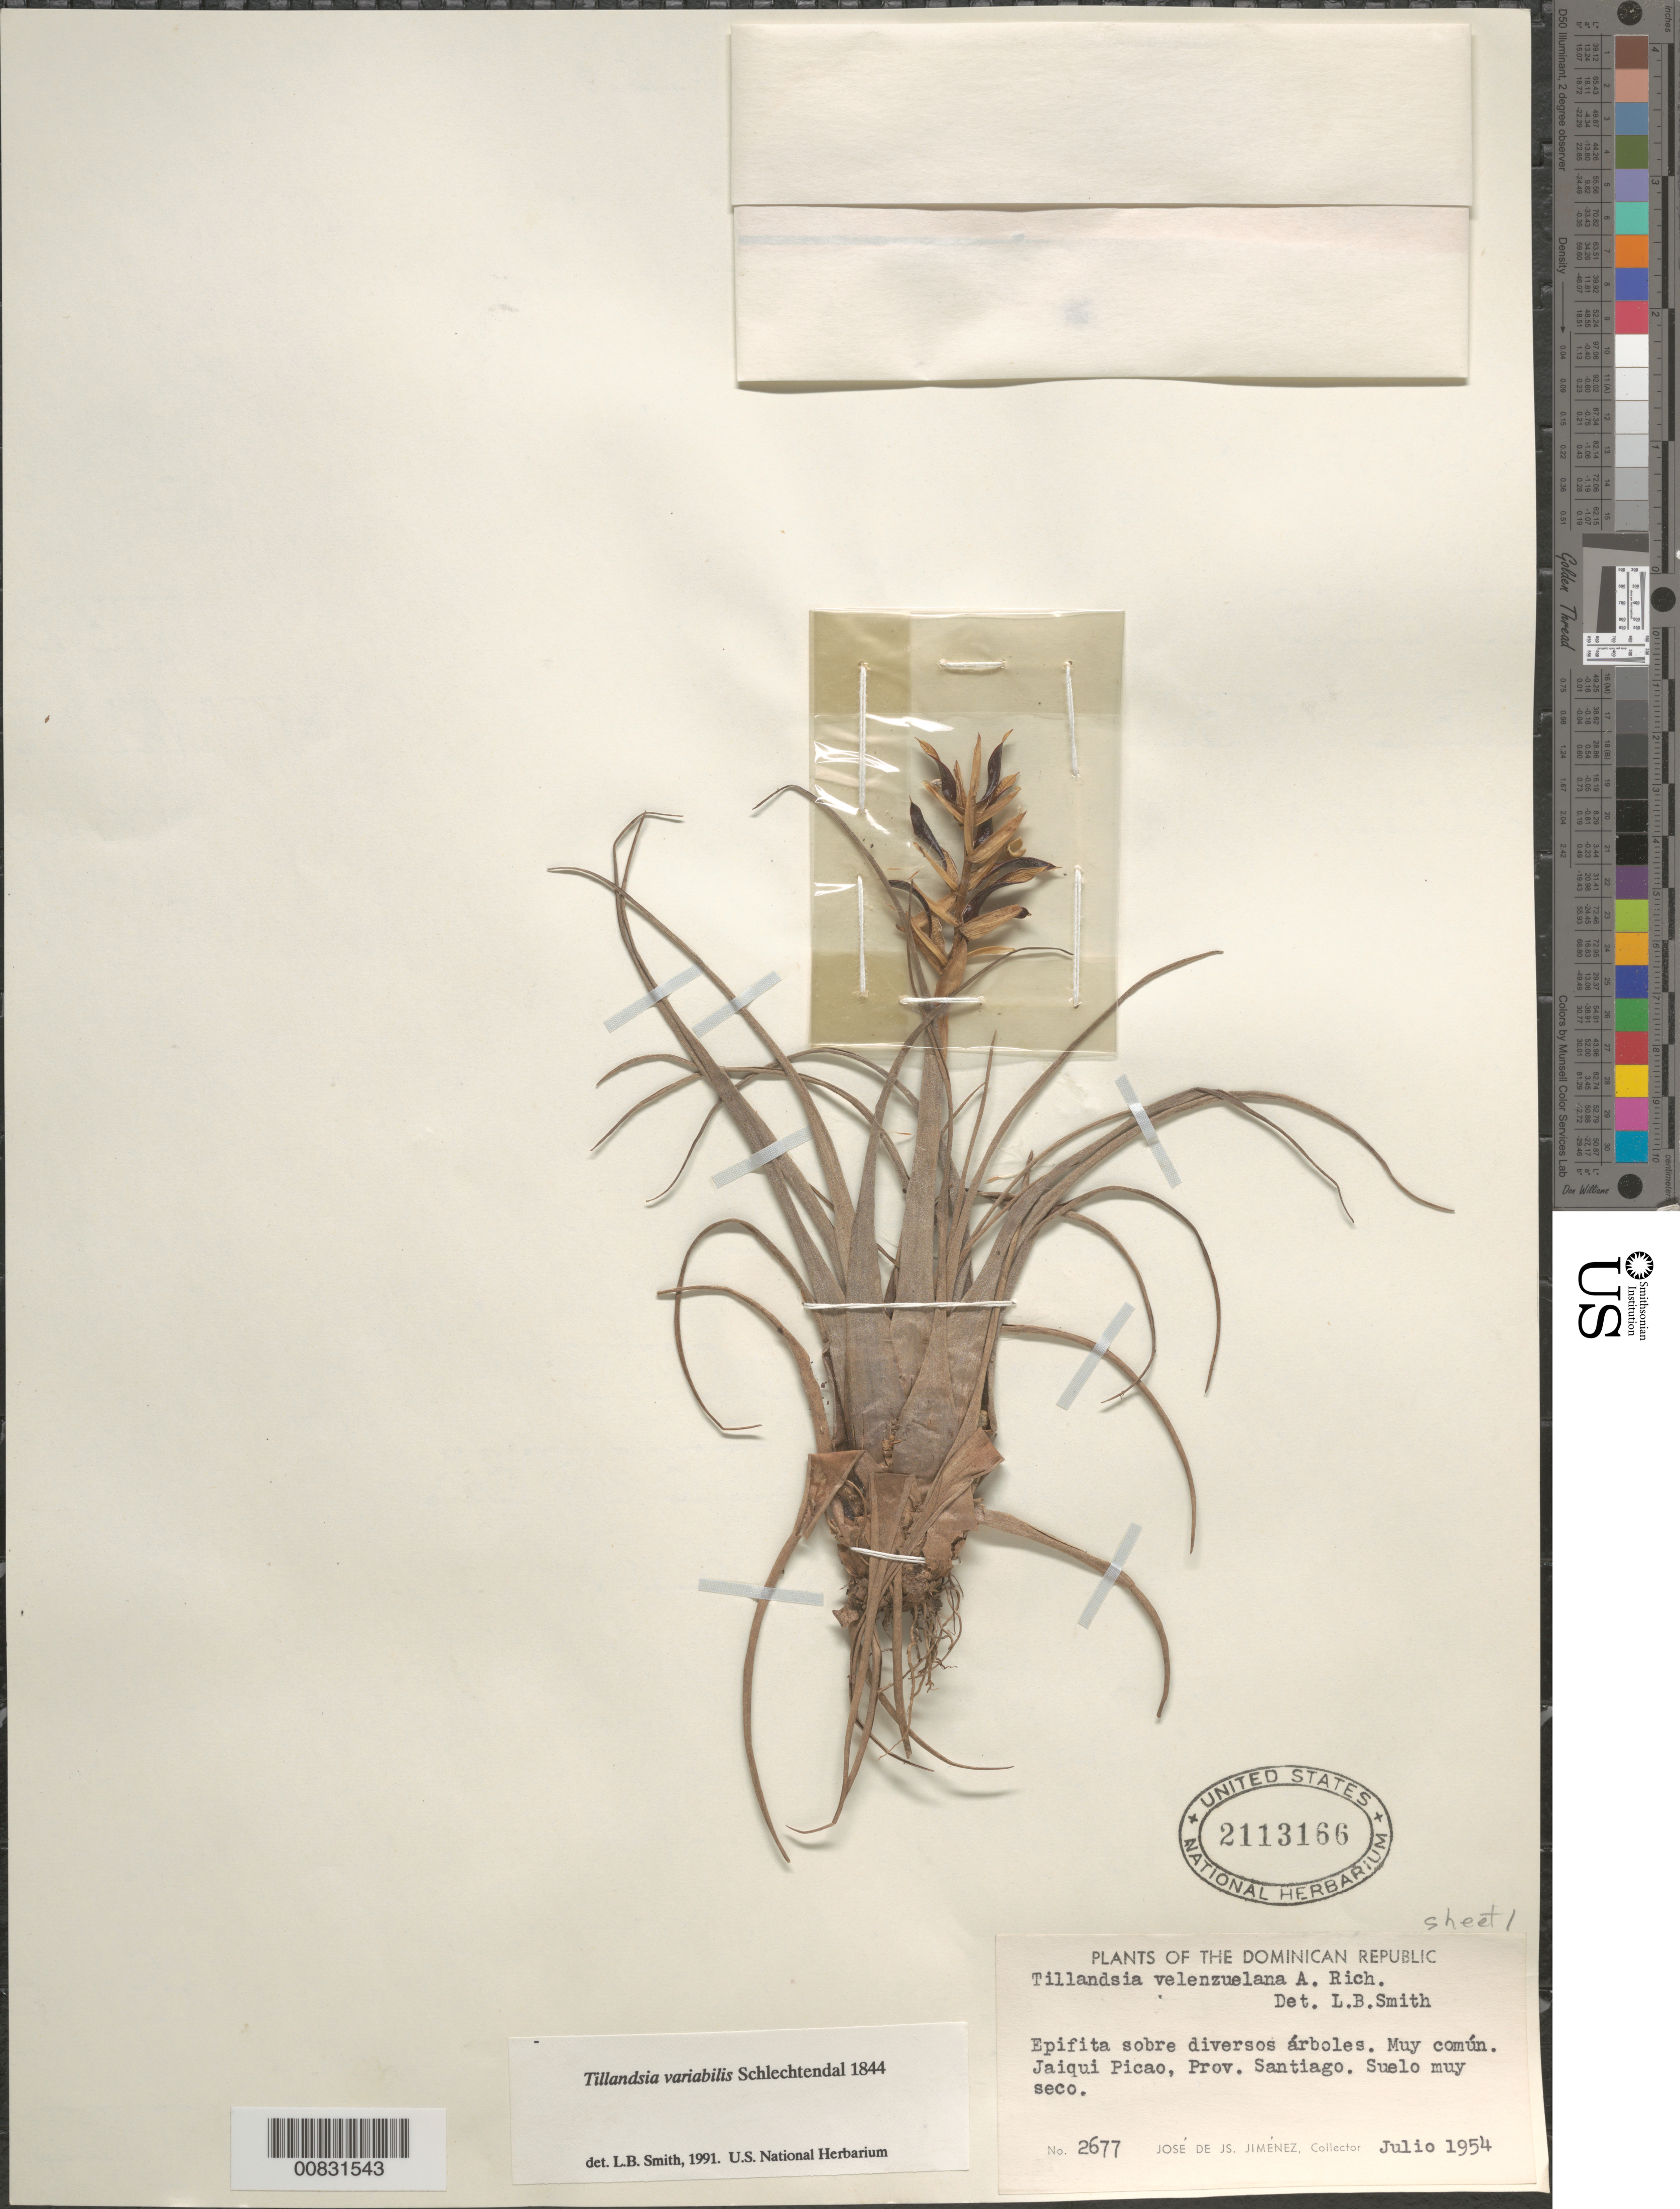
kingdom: Plantae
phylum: Tracheophyta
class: Liliopsida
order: Poales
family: Bromeliaceae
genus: Tillandsia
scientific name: Tillandsia variabilis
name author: Schltdl.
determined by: Smith, Lyman B., (US), NMNH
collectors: J. J. Jiménez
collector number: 2677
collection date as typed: Jul 1954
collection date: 1954-07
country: Dominican Republic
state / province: Santiago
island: Hispaniola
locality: Jaiquí Picado, Prov. Santiago.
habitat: Sobre diversos árboles. Suelo muy seco.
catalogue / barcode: US 2113166